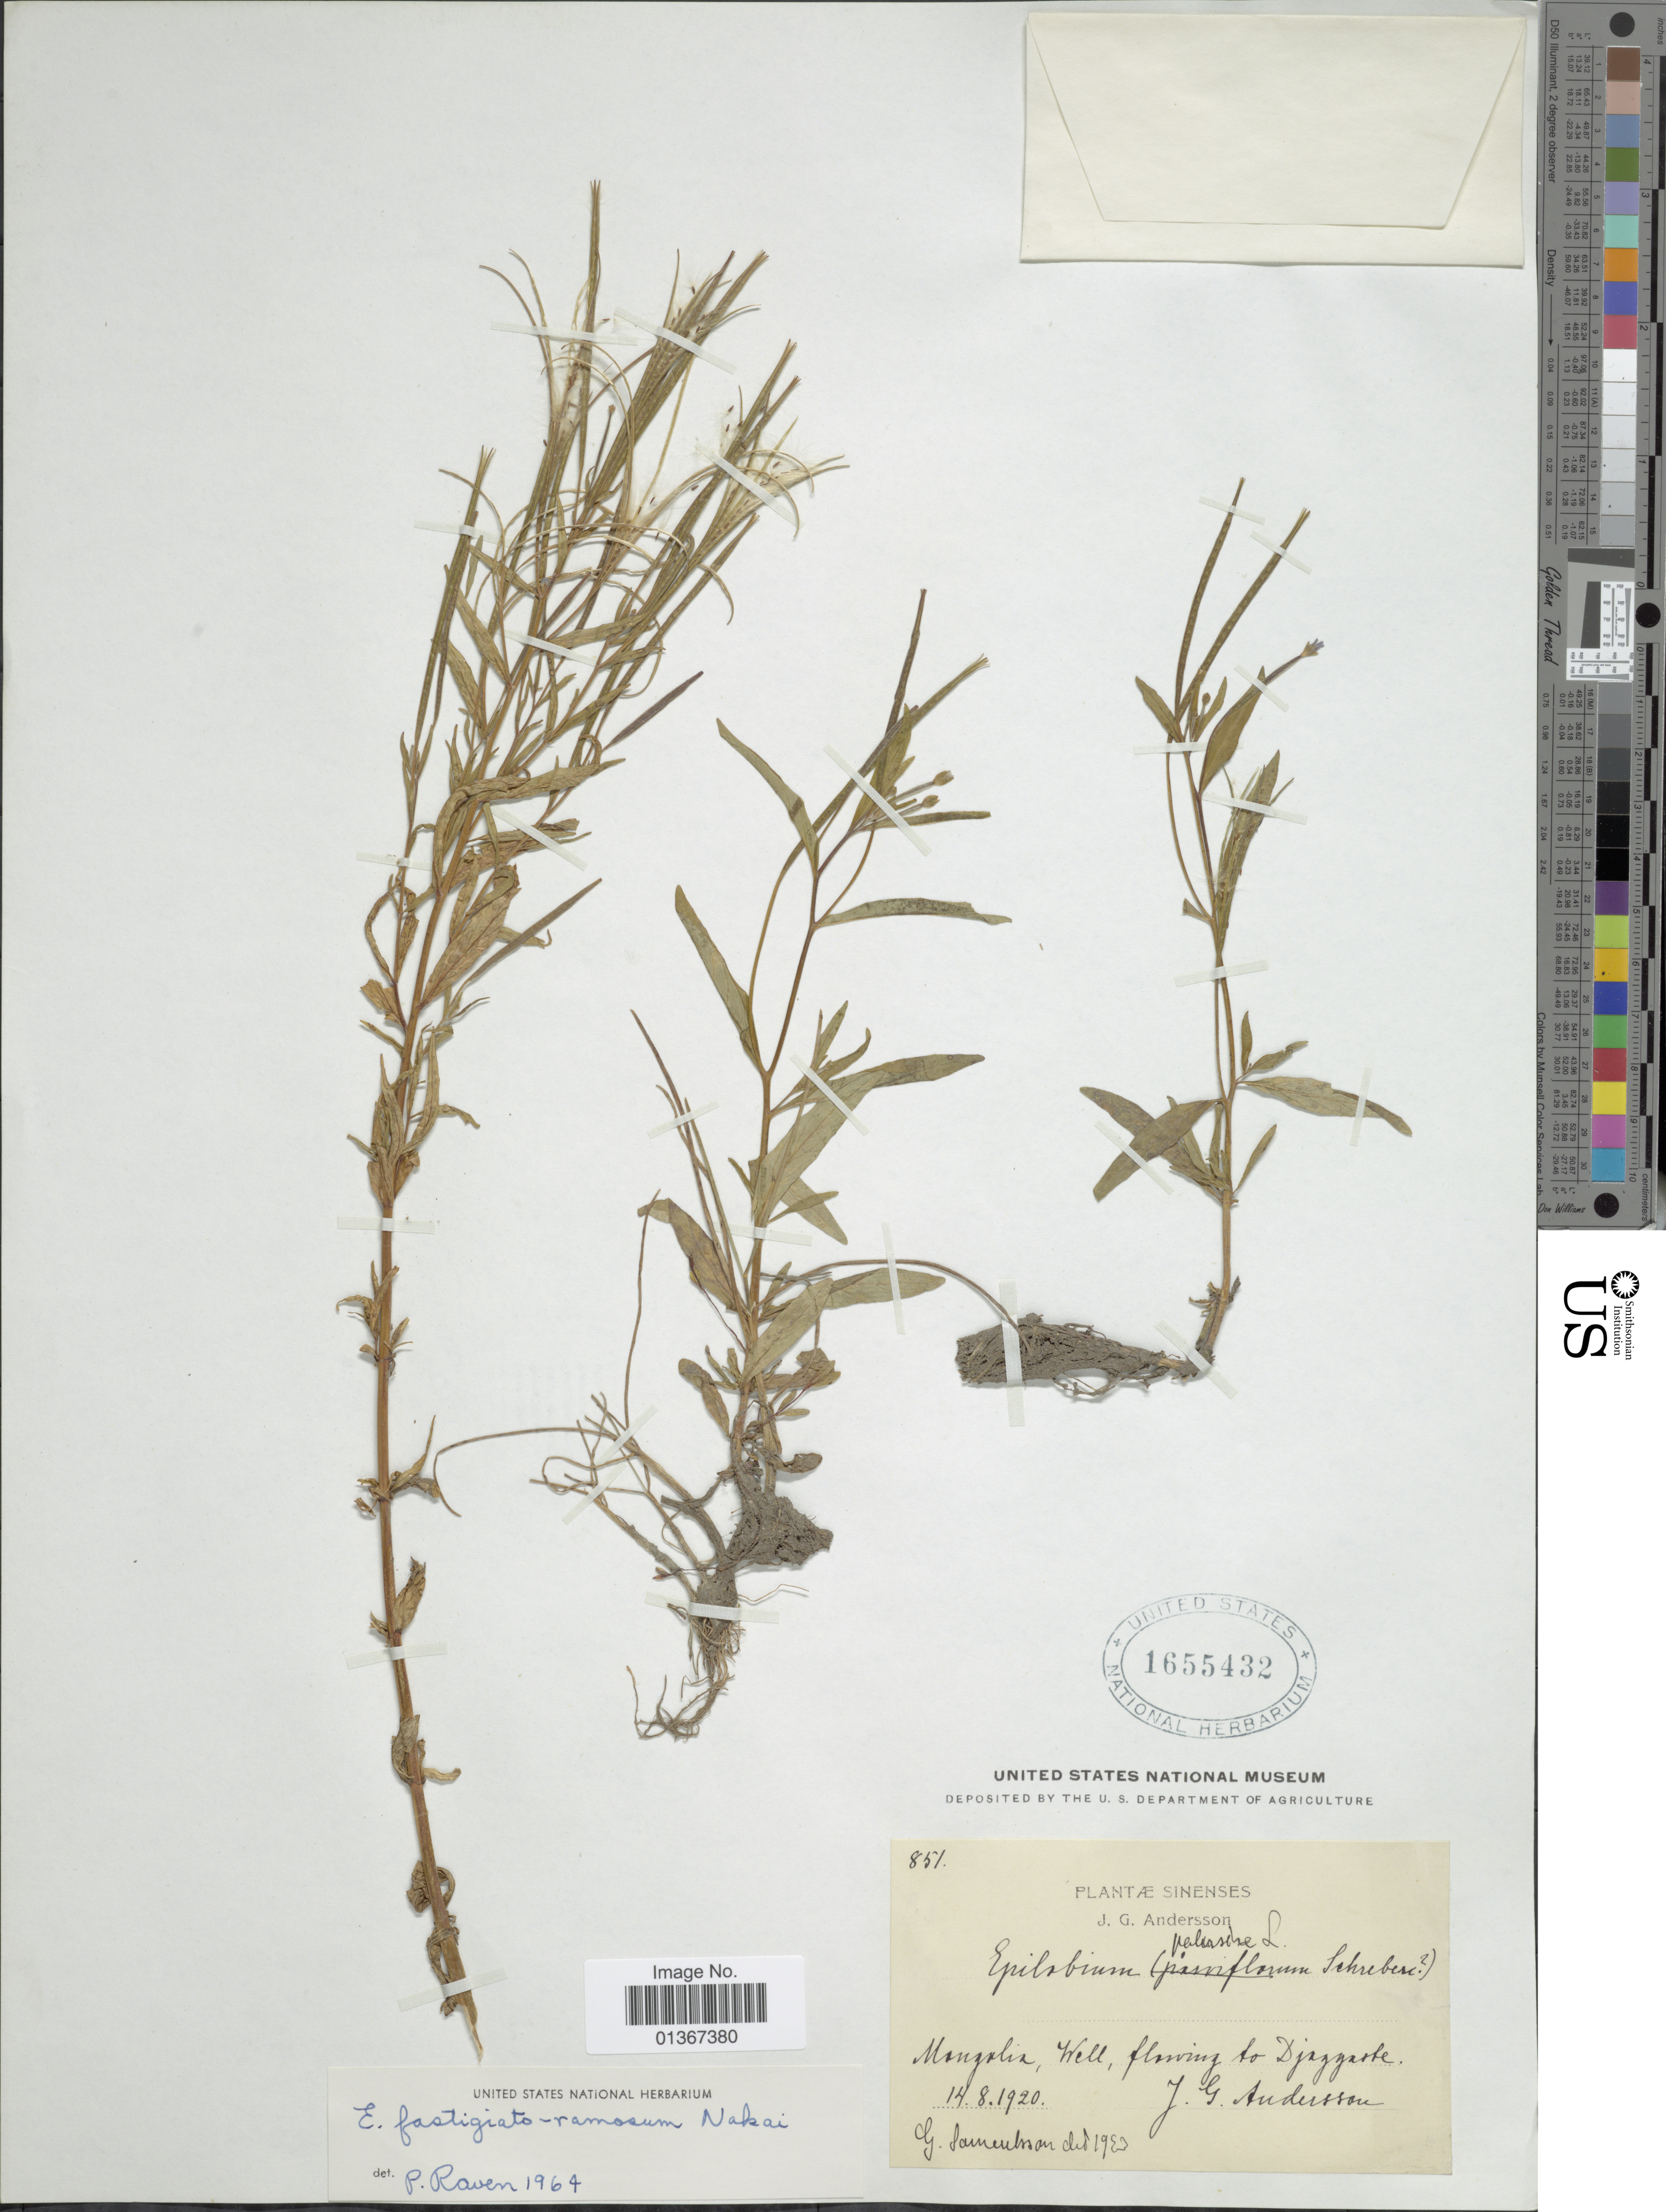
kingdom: Plantae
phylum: Tracheophyta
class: Magnoliopsida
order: Myrtales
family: Onagraceae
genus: Epilobium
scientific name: Epilobium fastigiatoramosum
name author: Nakai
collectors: J. G. Andersson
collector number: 851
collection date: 1920-08-14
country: Mongolia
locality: Well, flowing to Djagyaste. [interpreted]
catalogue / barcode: US 1655432